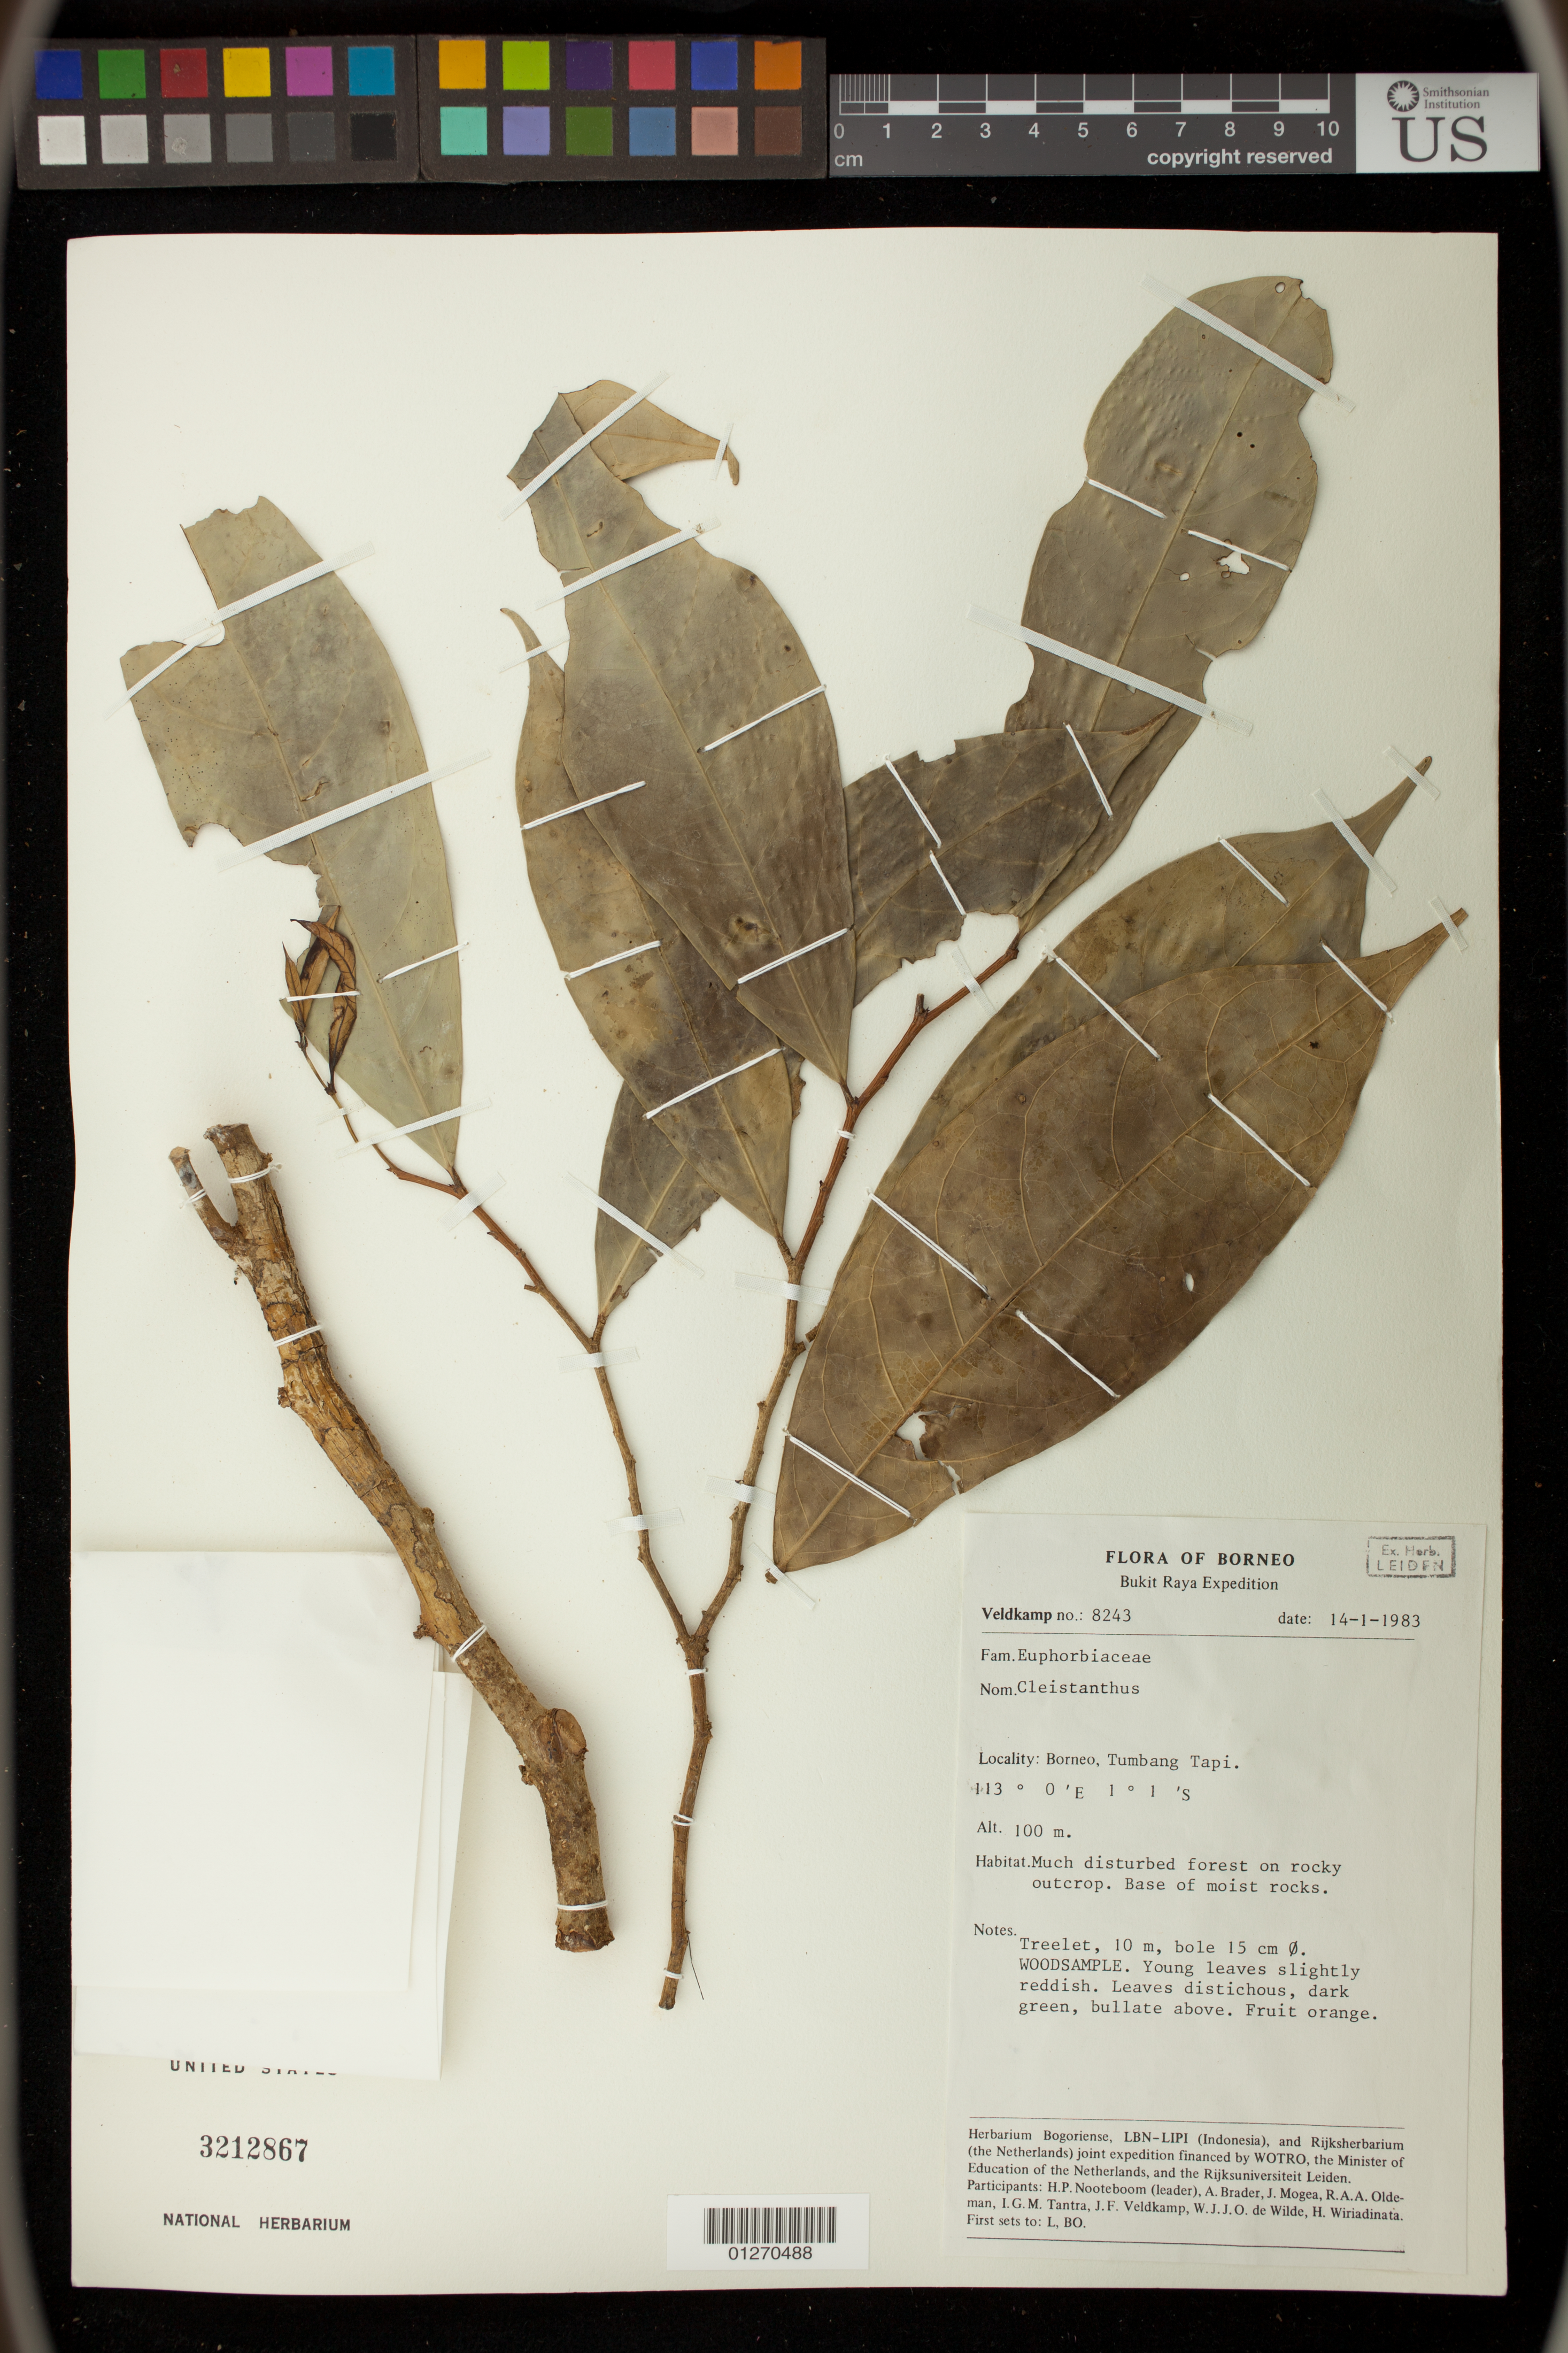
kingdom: Plantae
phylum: Tracheophyta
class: Magnoliopsida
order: Malpighiales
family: Phyllanthaceae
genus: Cleistanthus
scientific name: Cleistanthus sp.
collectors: J. F. Veldkamp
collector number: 8243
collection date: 1983-01-14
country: Indonesia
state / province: Kalimantan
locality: Borneo, Tumbang Tapi.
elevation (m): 30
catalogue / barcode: US 3212867